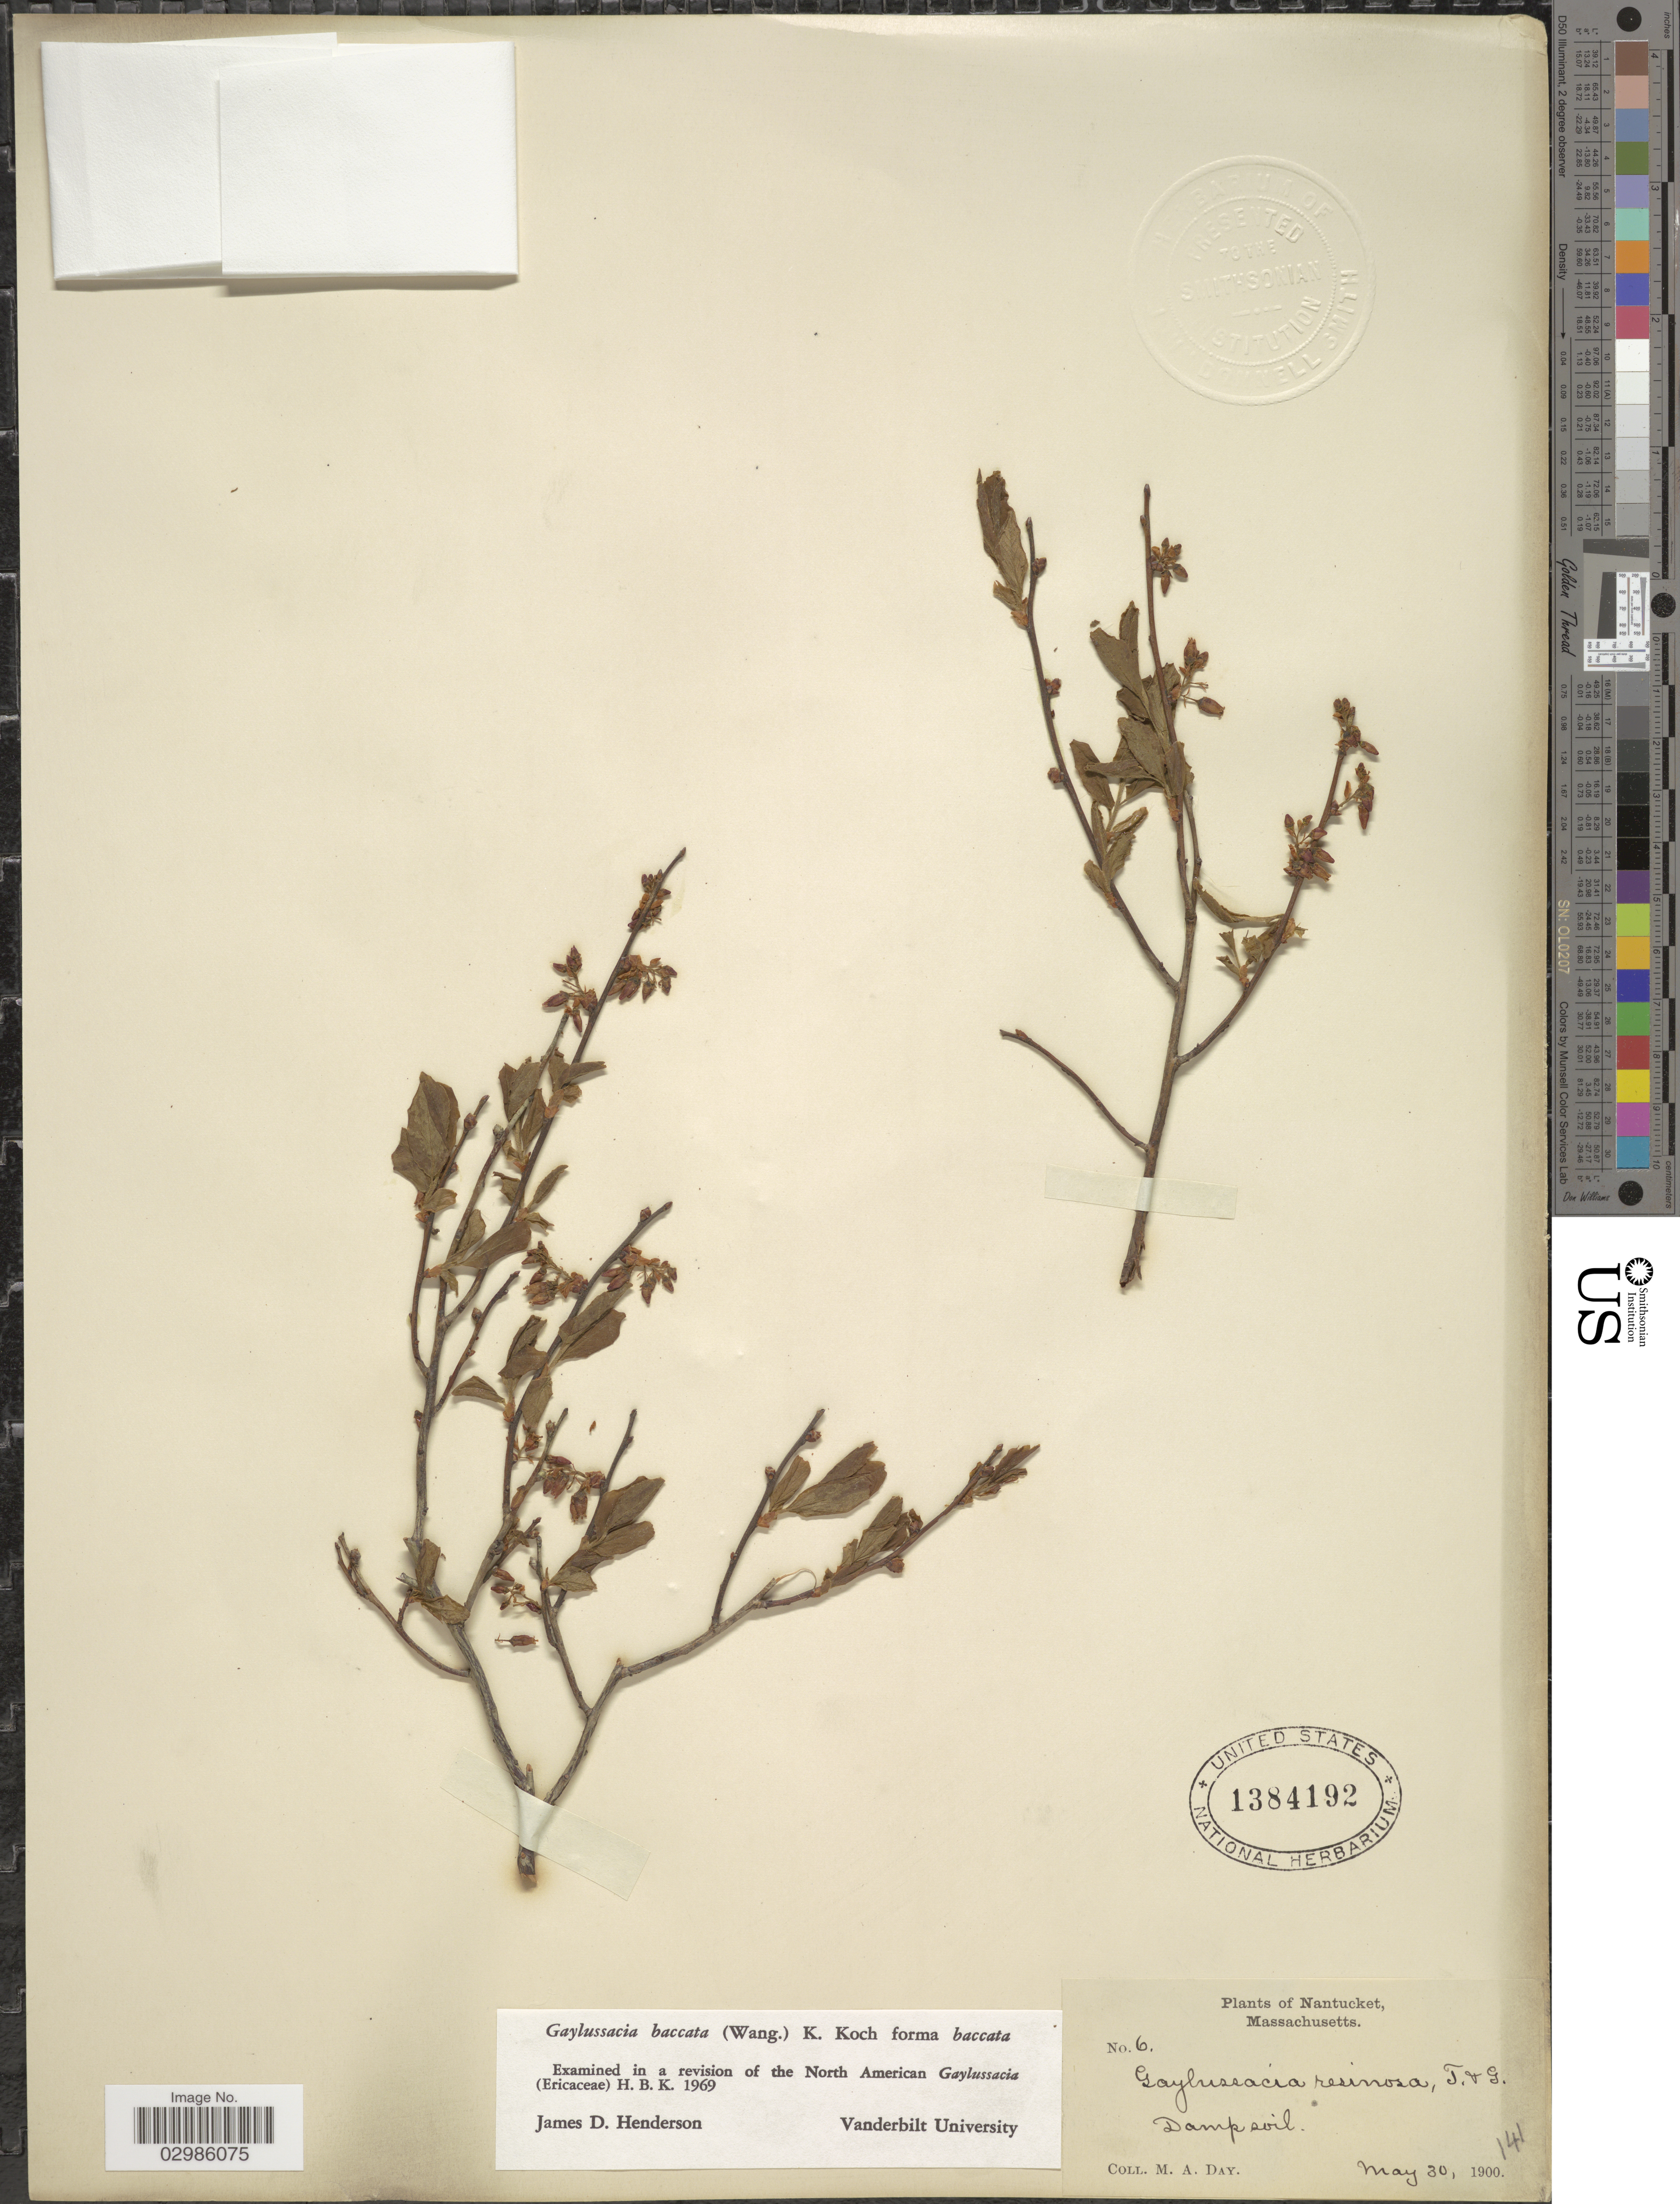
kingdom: Plantae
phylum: Tracheophyta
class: Magnoliopsida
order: Ericales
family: Ericaceae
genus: Gaylussacia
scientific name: Gaylussacia baccata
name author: (Wangenh.) K. Koch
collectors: M. Day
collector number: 6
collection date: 1900-05-30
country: United States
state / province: Massachusetts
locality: Nantucket. Damp soil.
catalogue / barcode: US 1384192